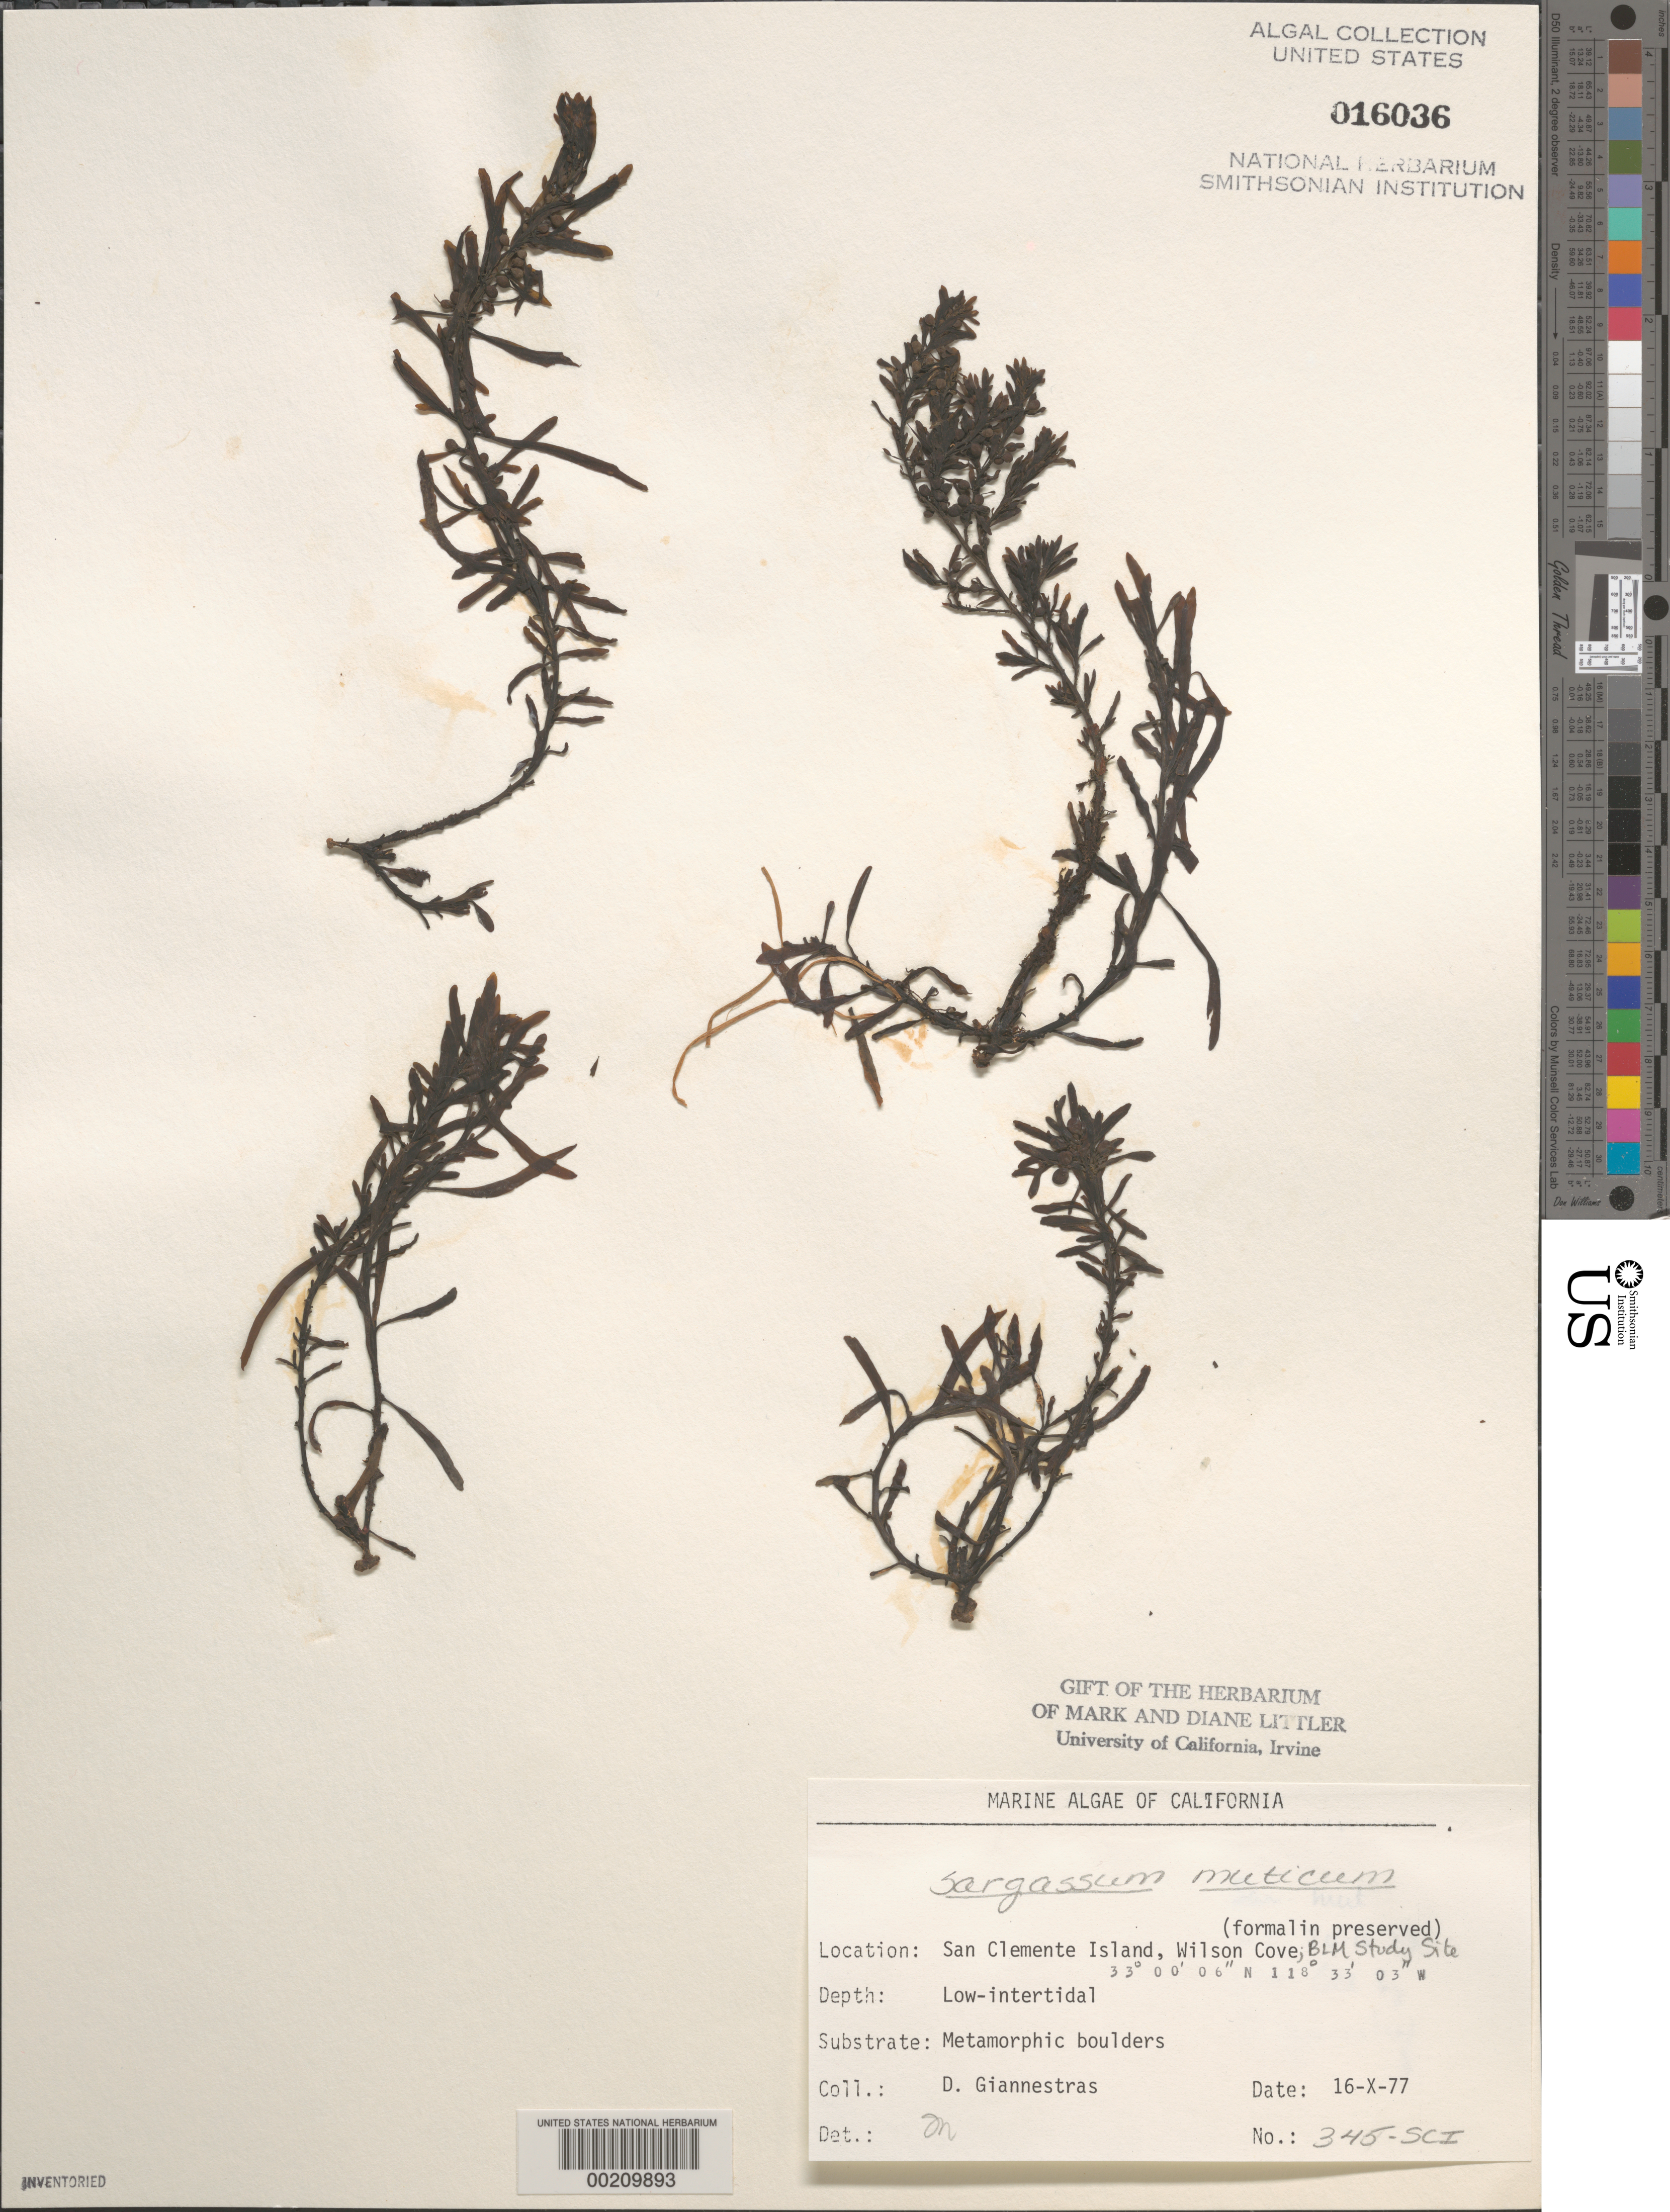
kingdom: Chromista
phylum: Ochrophyta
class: Phaeophyceae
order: Fucales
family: Sargassaceae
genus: Sargassum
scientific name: Sargassum muticum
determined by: Murray, S. N.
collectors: D. Giannestras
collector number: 345-SCI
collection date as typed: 16 Oct 1977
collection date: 1977-10-16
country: United States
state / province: California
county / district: Los Angeles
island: San Clemente Island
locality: Wilson Cove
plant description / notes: BLM-SOCALBIGHT Rocky Intertidal Survey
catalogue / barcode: US 16036